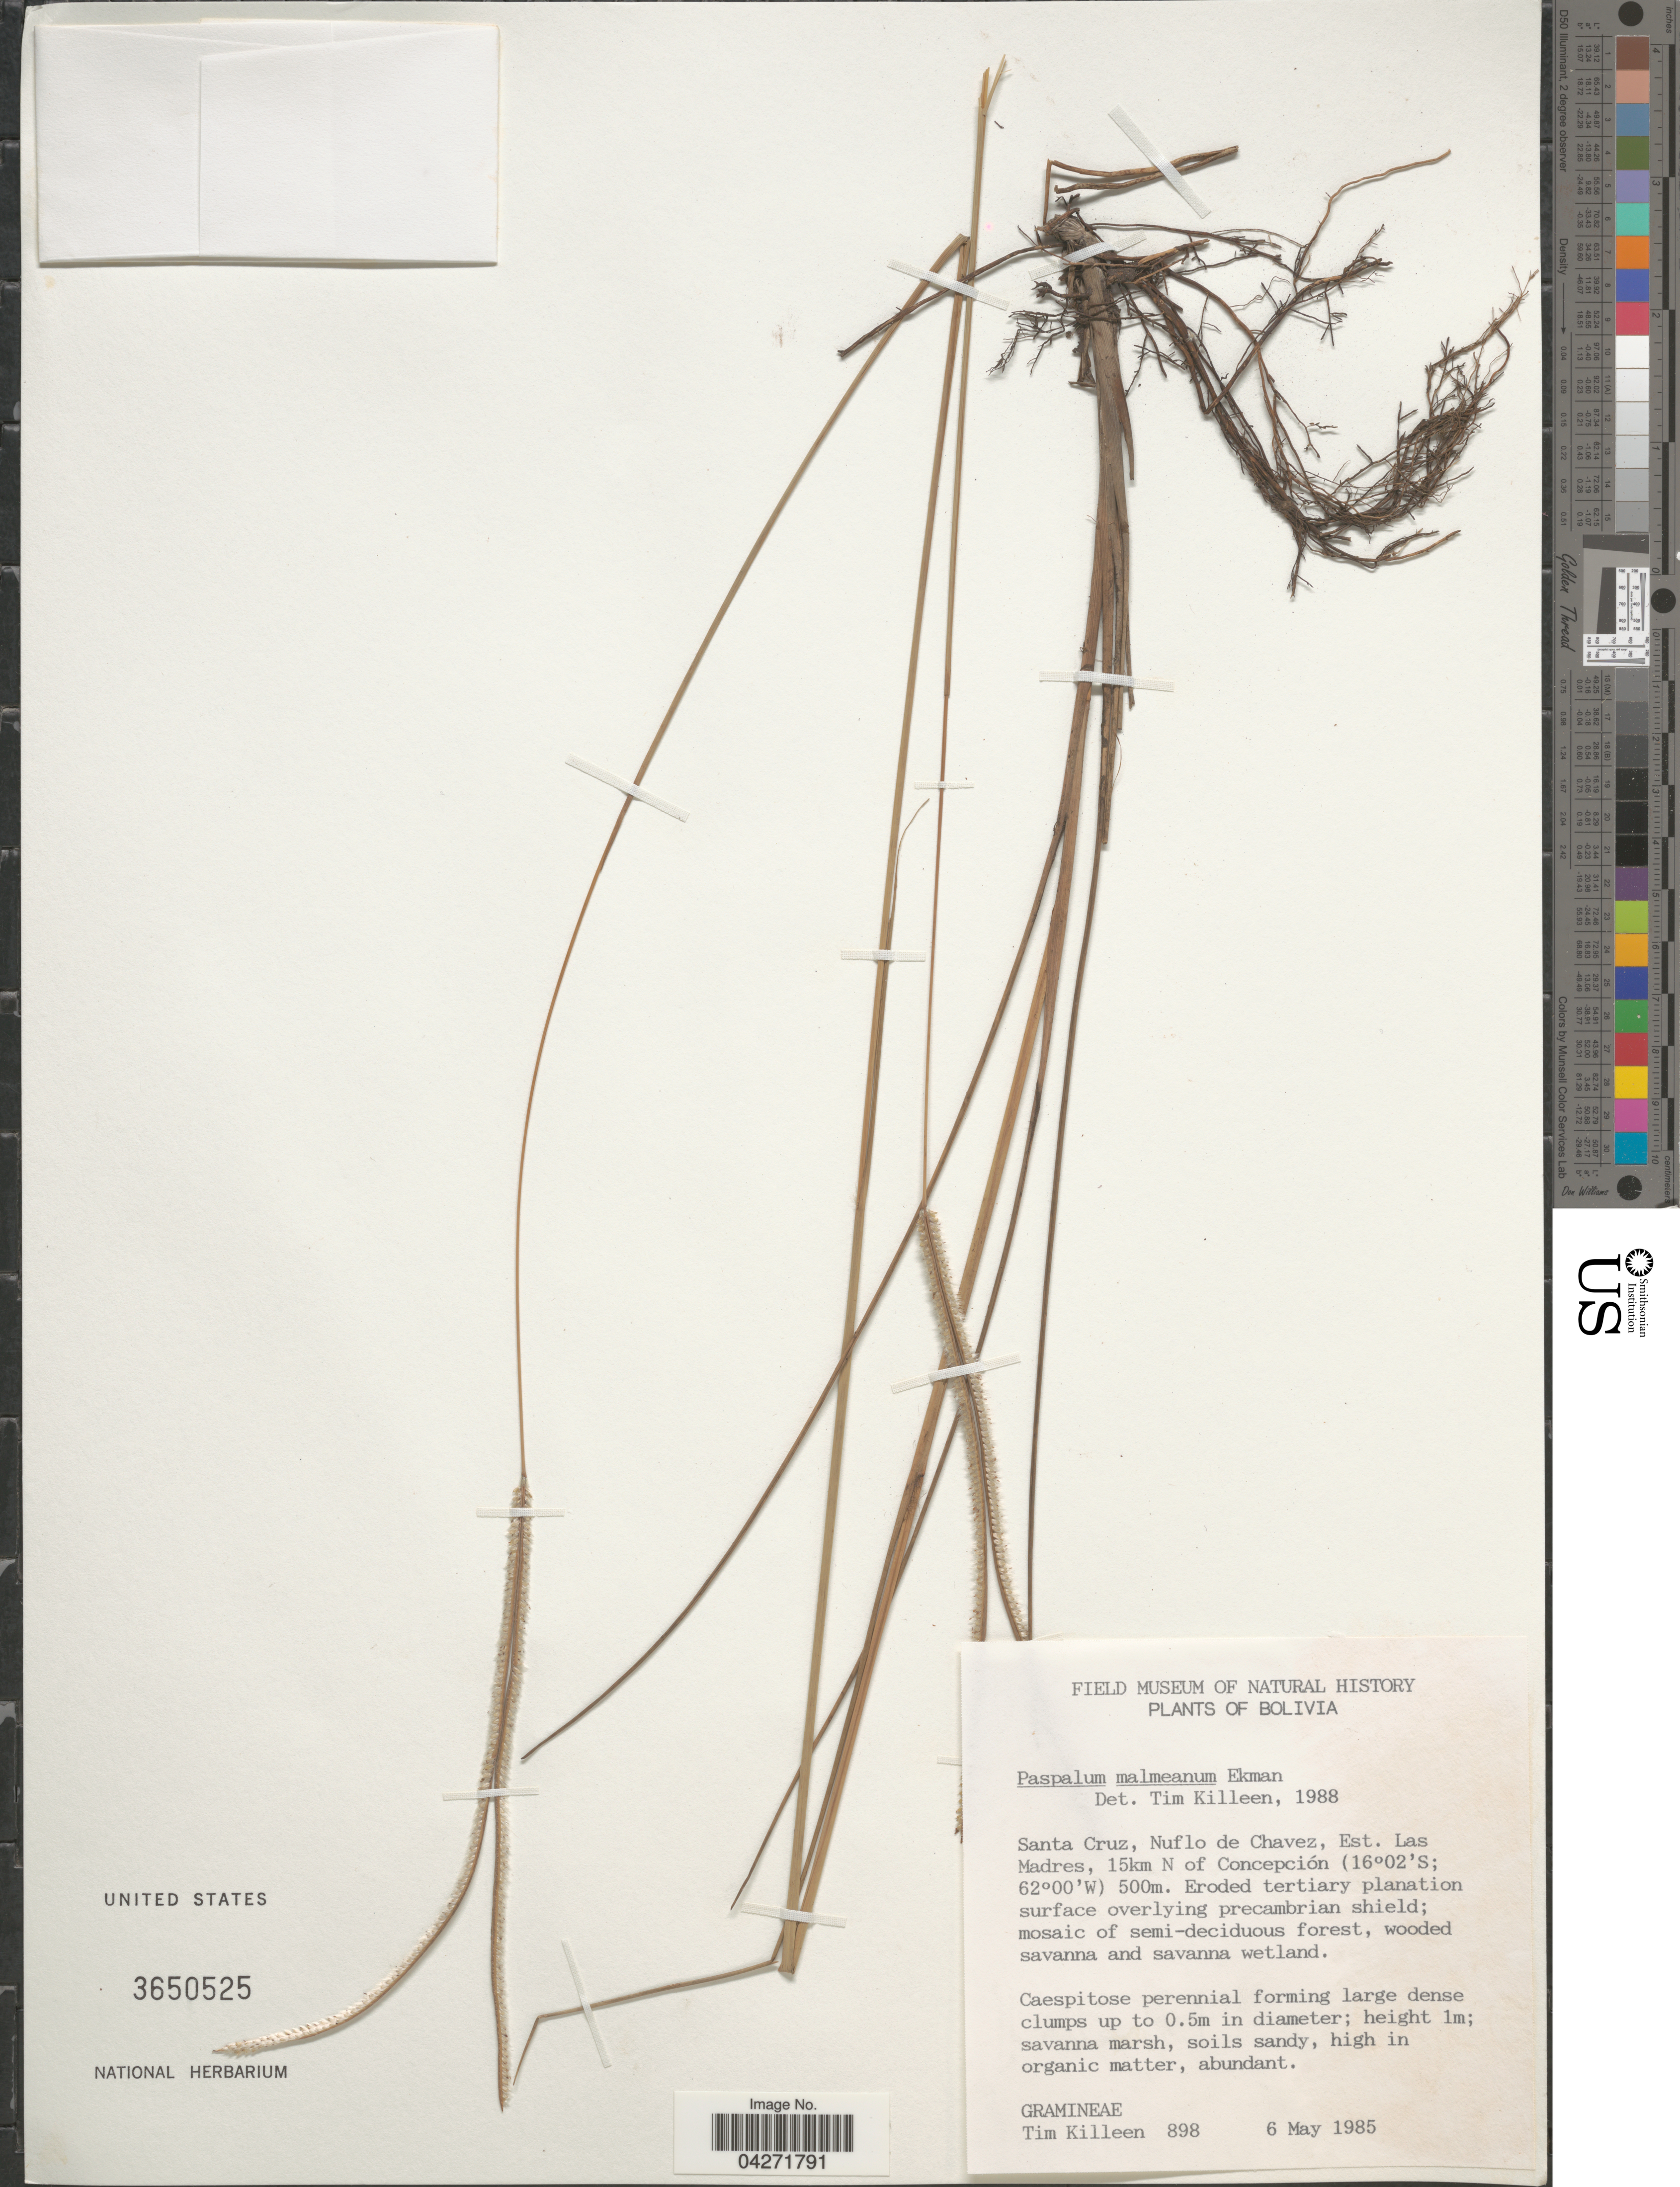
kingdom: Plantae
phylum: Tracheophyta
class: Liliopsida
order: Poales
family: Poaceae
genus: Paspalum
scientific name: Paspalum malmeanum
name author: Ekman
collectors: T. J. Killeen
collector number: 898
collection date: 1985-05-06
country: Bolivia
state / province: Santa Cruz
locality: Nuflo de Chavez, Est. Las Madres, 15km N of Concepción.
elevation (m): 500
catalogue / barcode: US 3650525